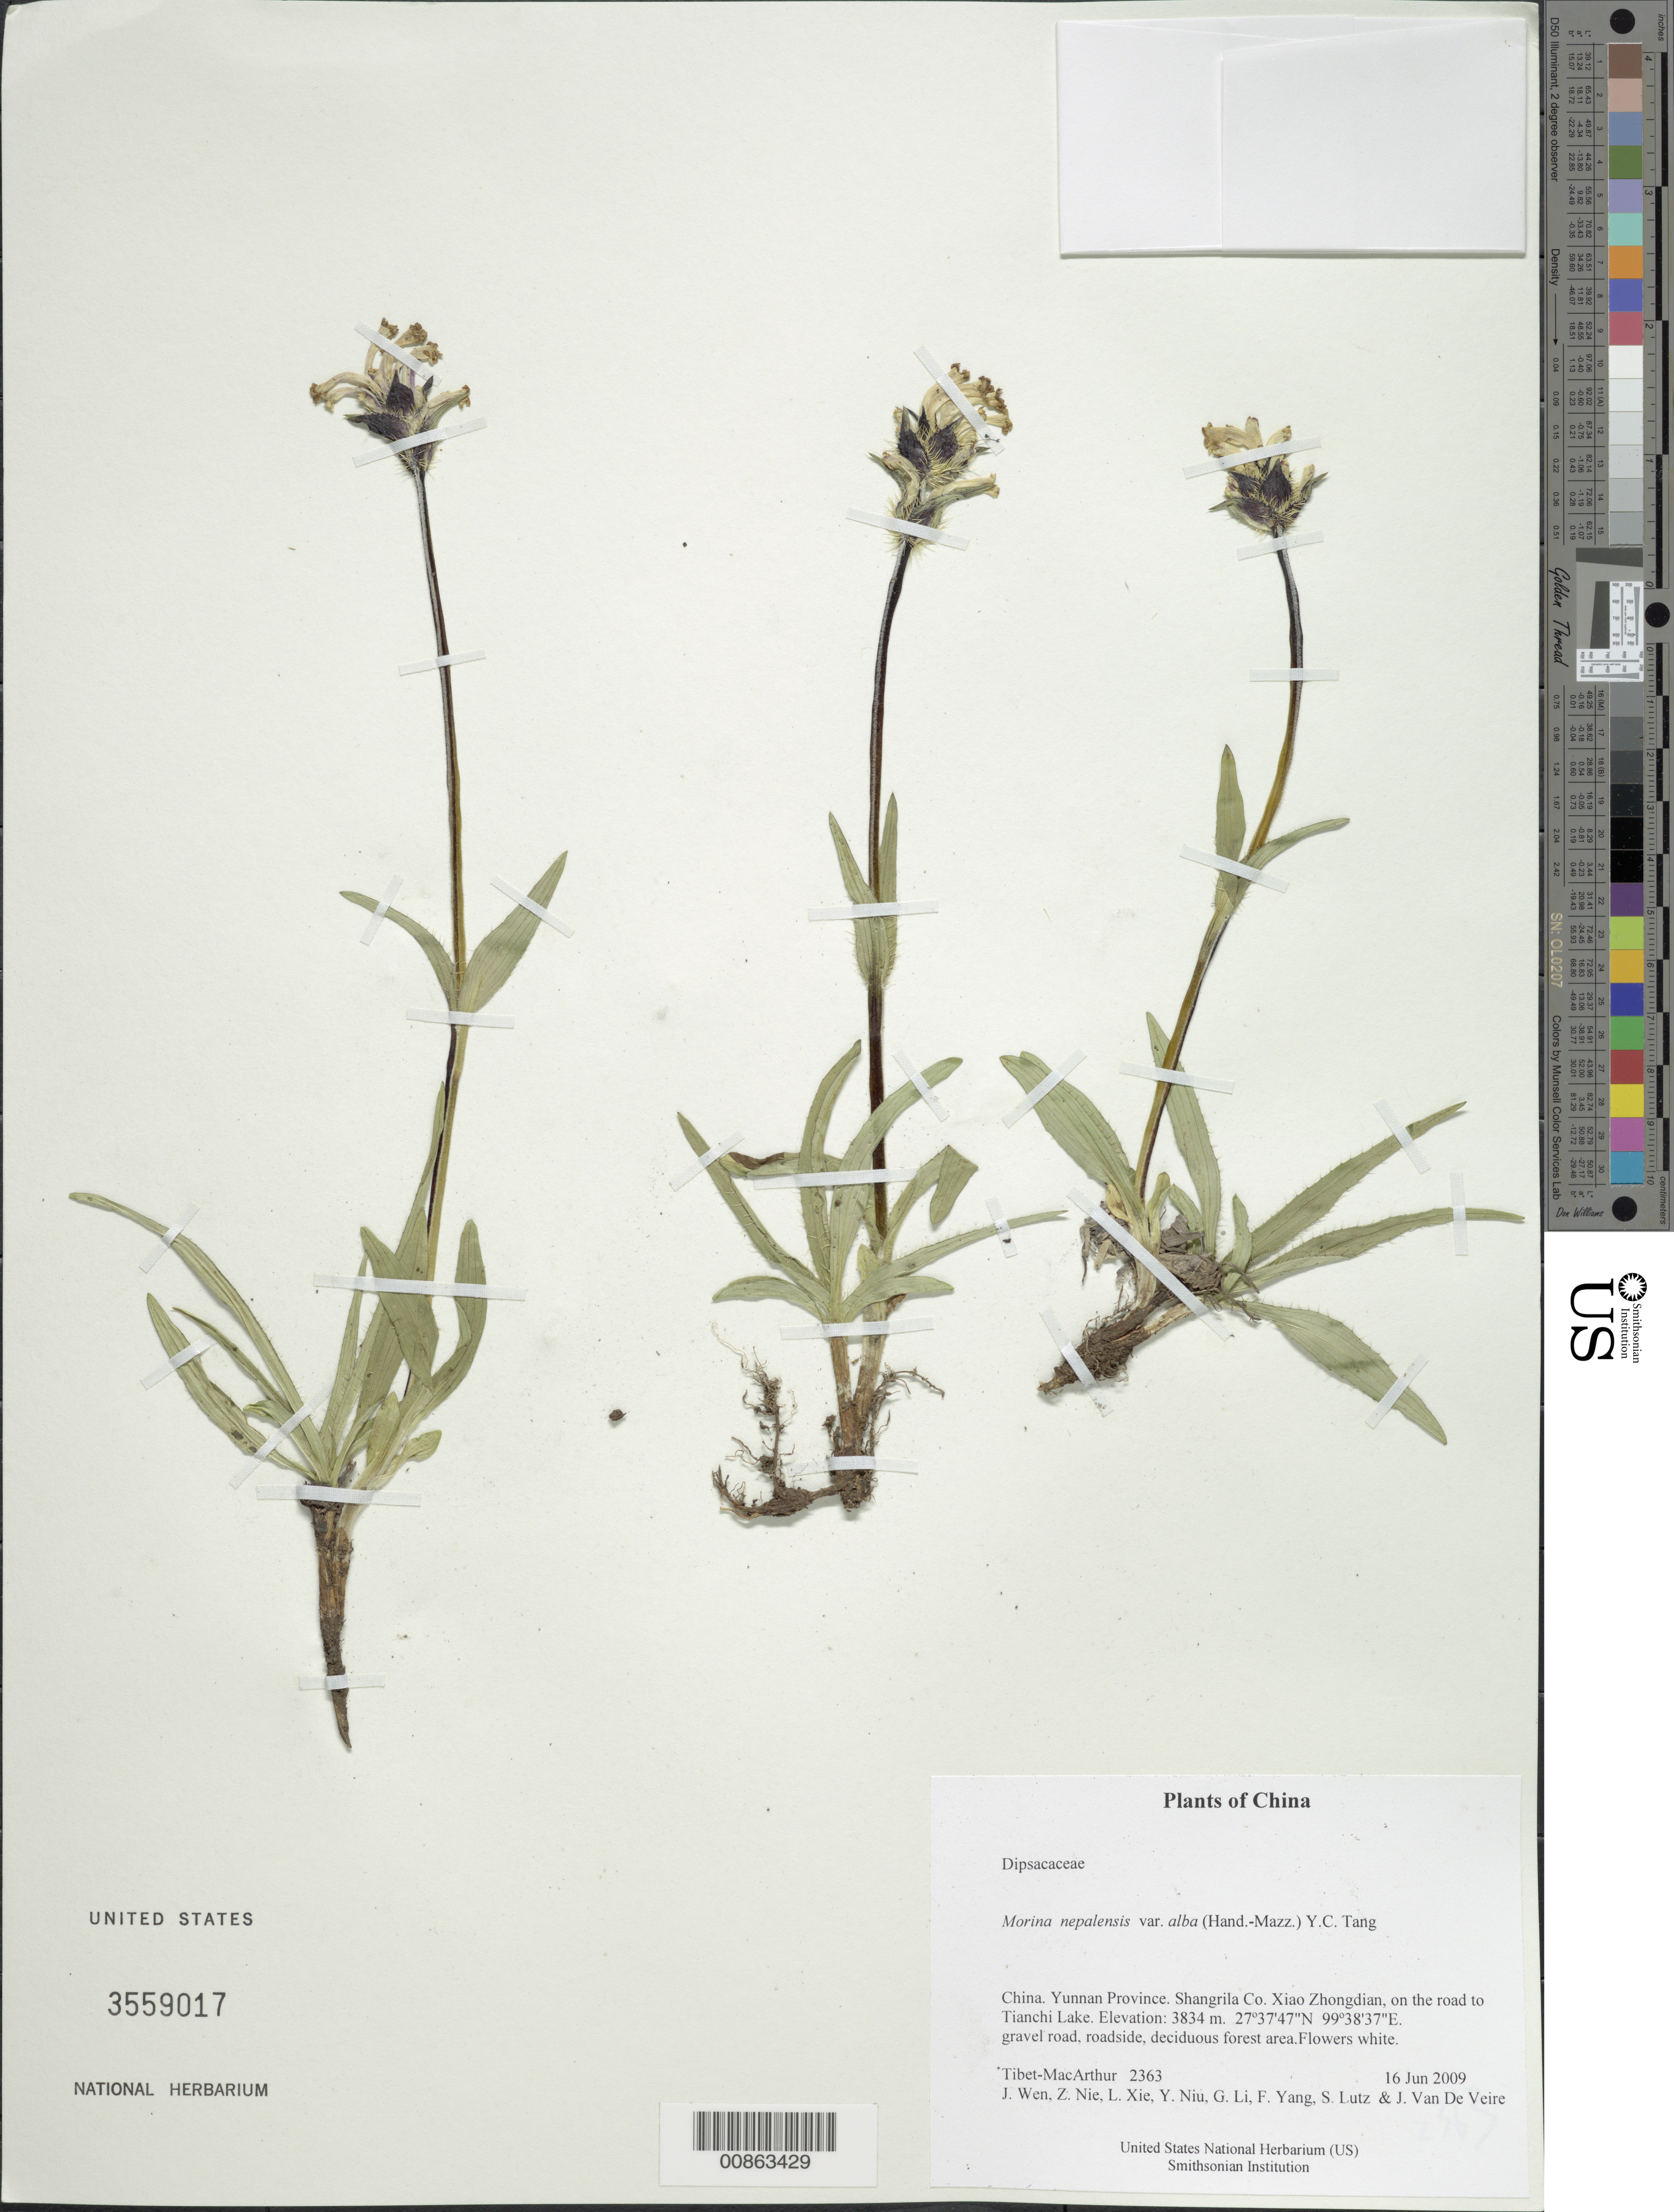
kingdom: Plantae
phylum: Tracheophyta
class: Magnoliopsida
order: Dipsacales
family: Caprifoliaceae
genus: Morina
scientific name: Morina nepalensis var. alba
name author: (Hand.-Mazz.) Y.C. Tang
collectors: Tibet-MacArthur, J. Wen, Z. Nie, L. Xie, Y. Niu, G. Li, F. Yang, S. Lutz & J. Van De Veire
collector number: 2363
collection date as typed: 16 Jun 2009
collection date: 2009-06-16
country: China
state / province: Yunnan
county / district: Shangrila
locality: Xiao Zhongdian, on the road to Tianchi Lake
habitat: gravel road, roadside, deciduous forest area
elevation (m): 3834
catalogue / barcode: US 3559017